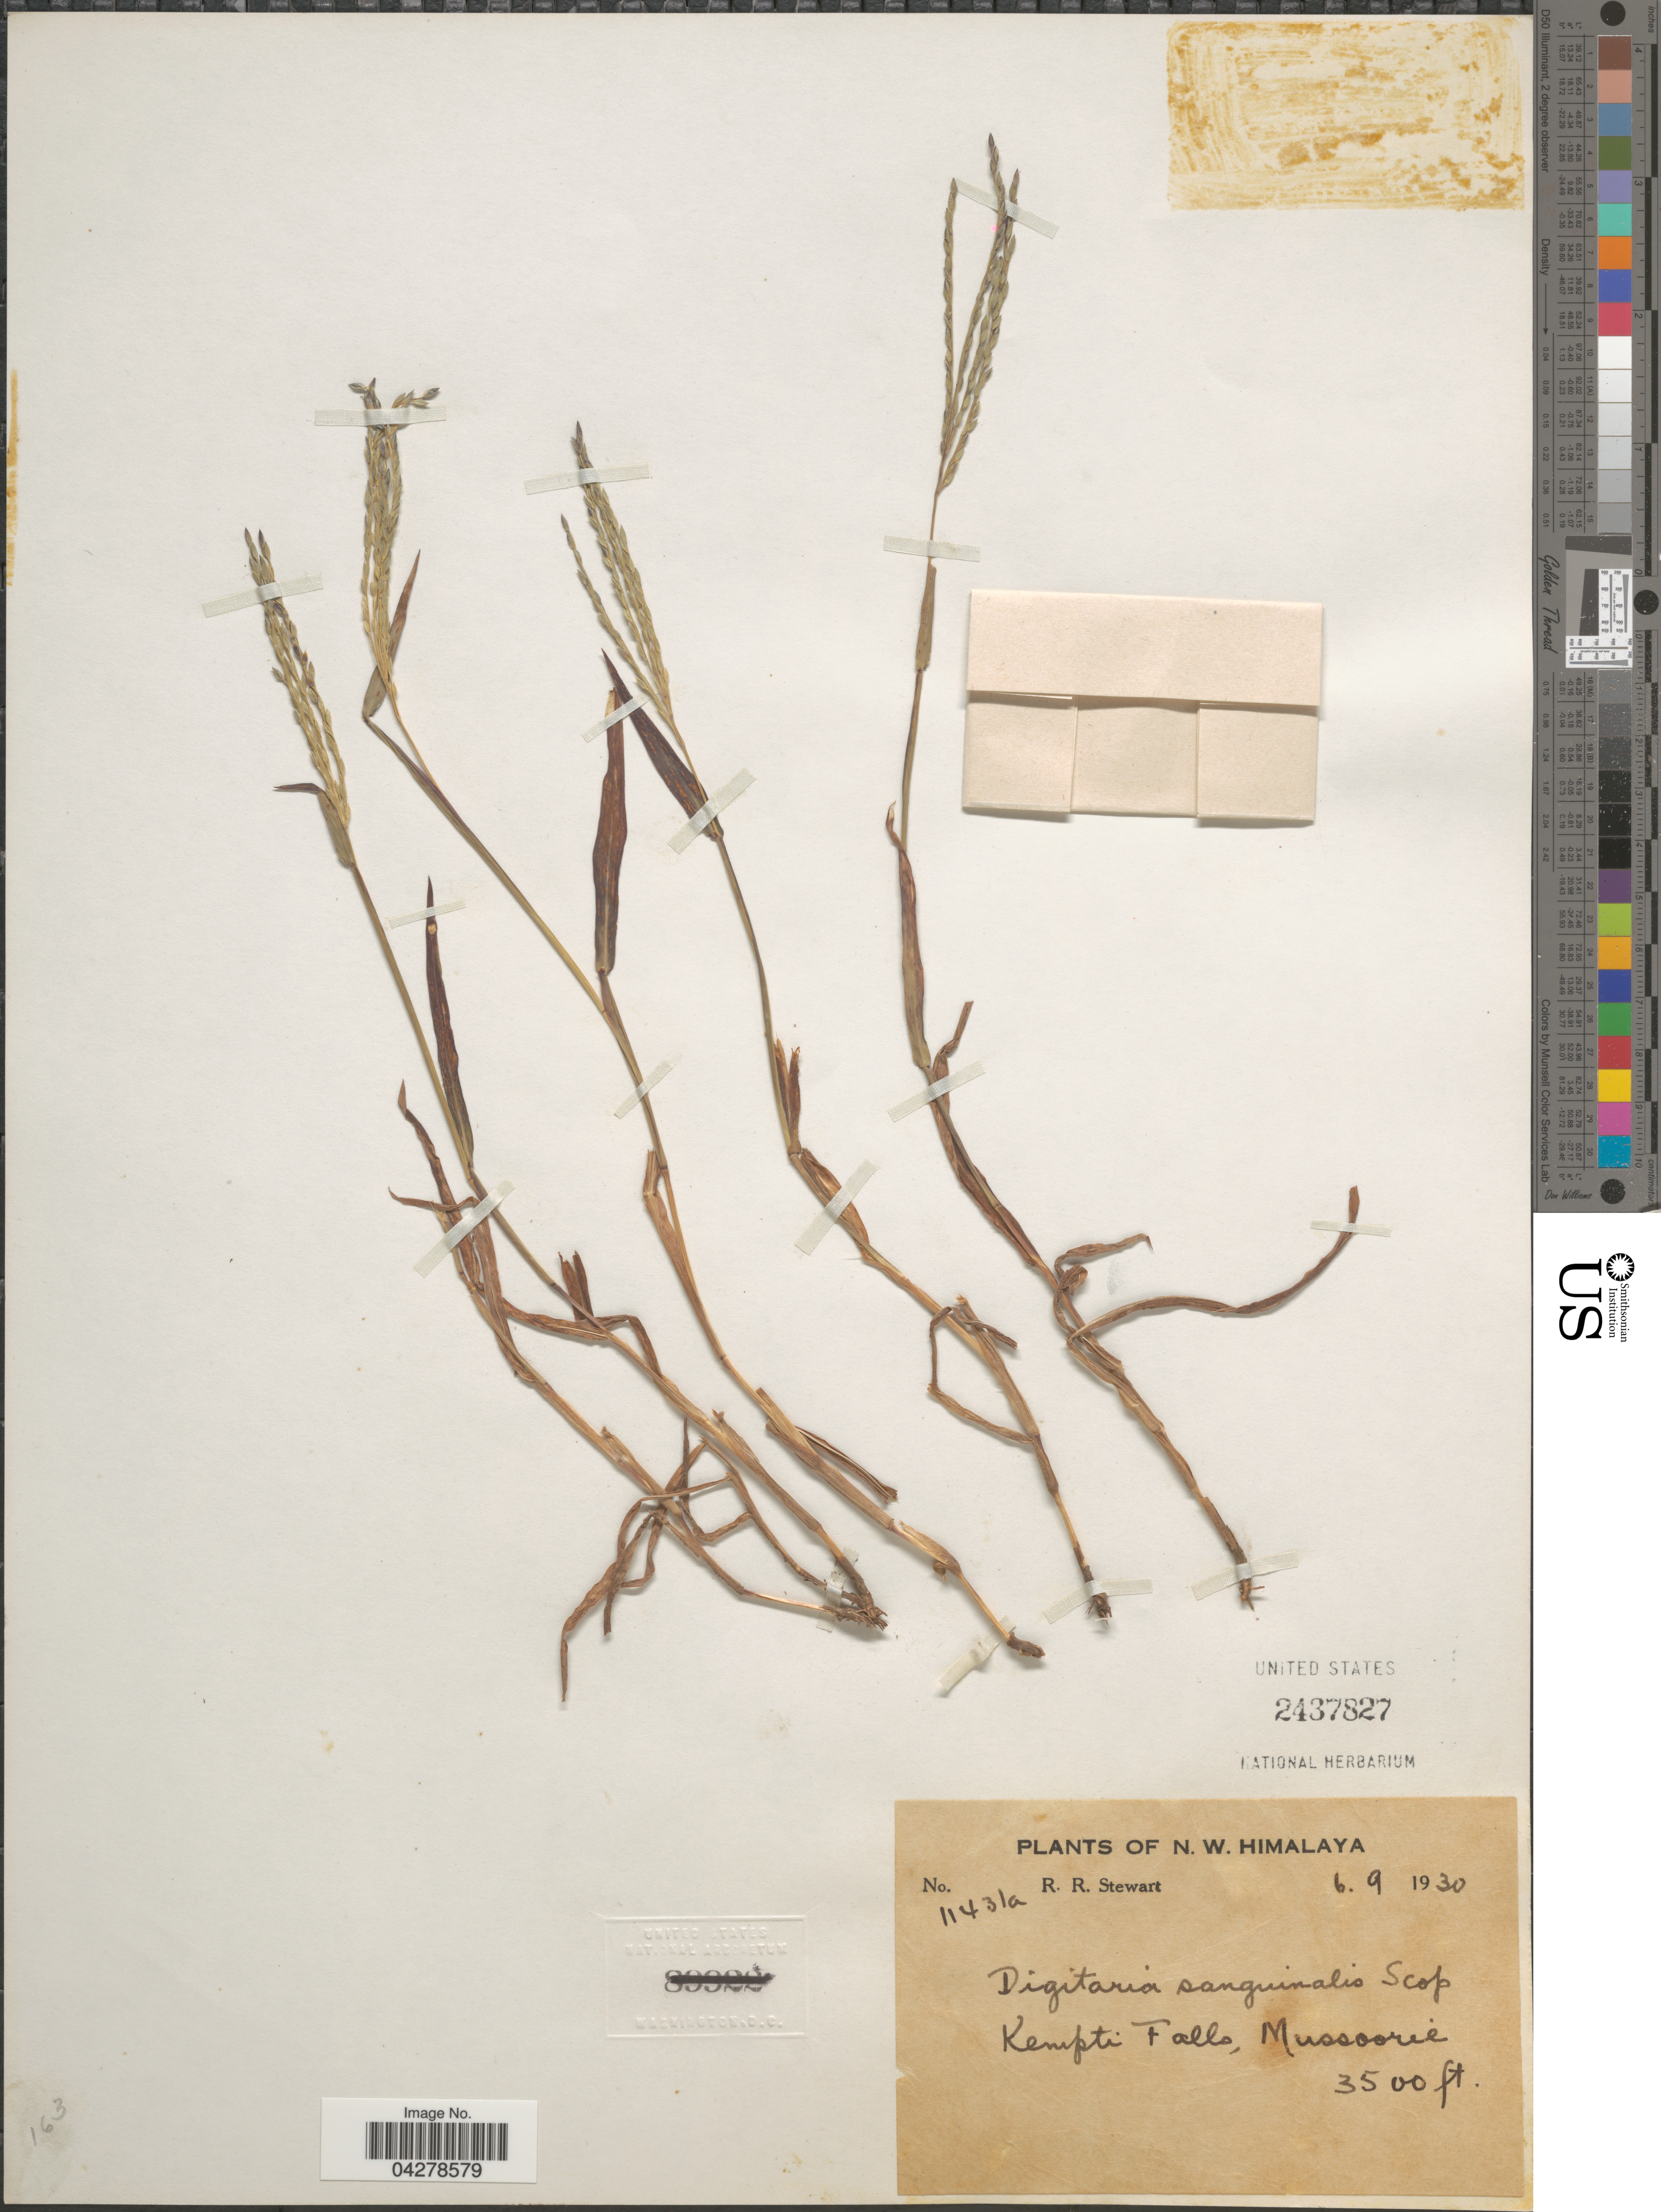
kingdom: Plantae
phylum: Tracheophyta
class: Liliopsida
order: Poales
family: Poaceae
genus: Digitaria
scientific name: Digitaria sanguinalis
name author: (L.) Scop.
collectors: R. Stewart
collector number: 11431a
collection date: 1930-09-06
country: India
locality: N.W. Himalaya. Kempti Falls, Mussoorie.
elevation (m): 1067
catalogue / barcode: US 2437827